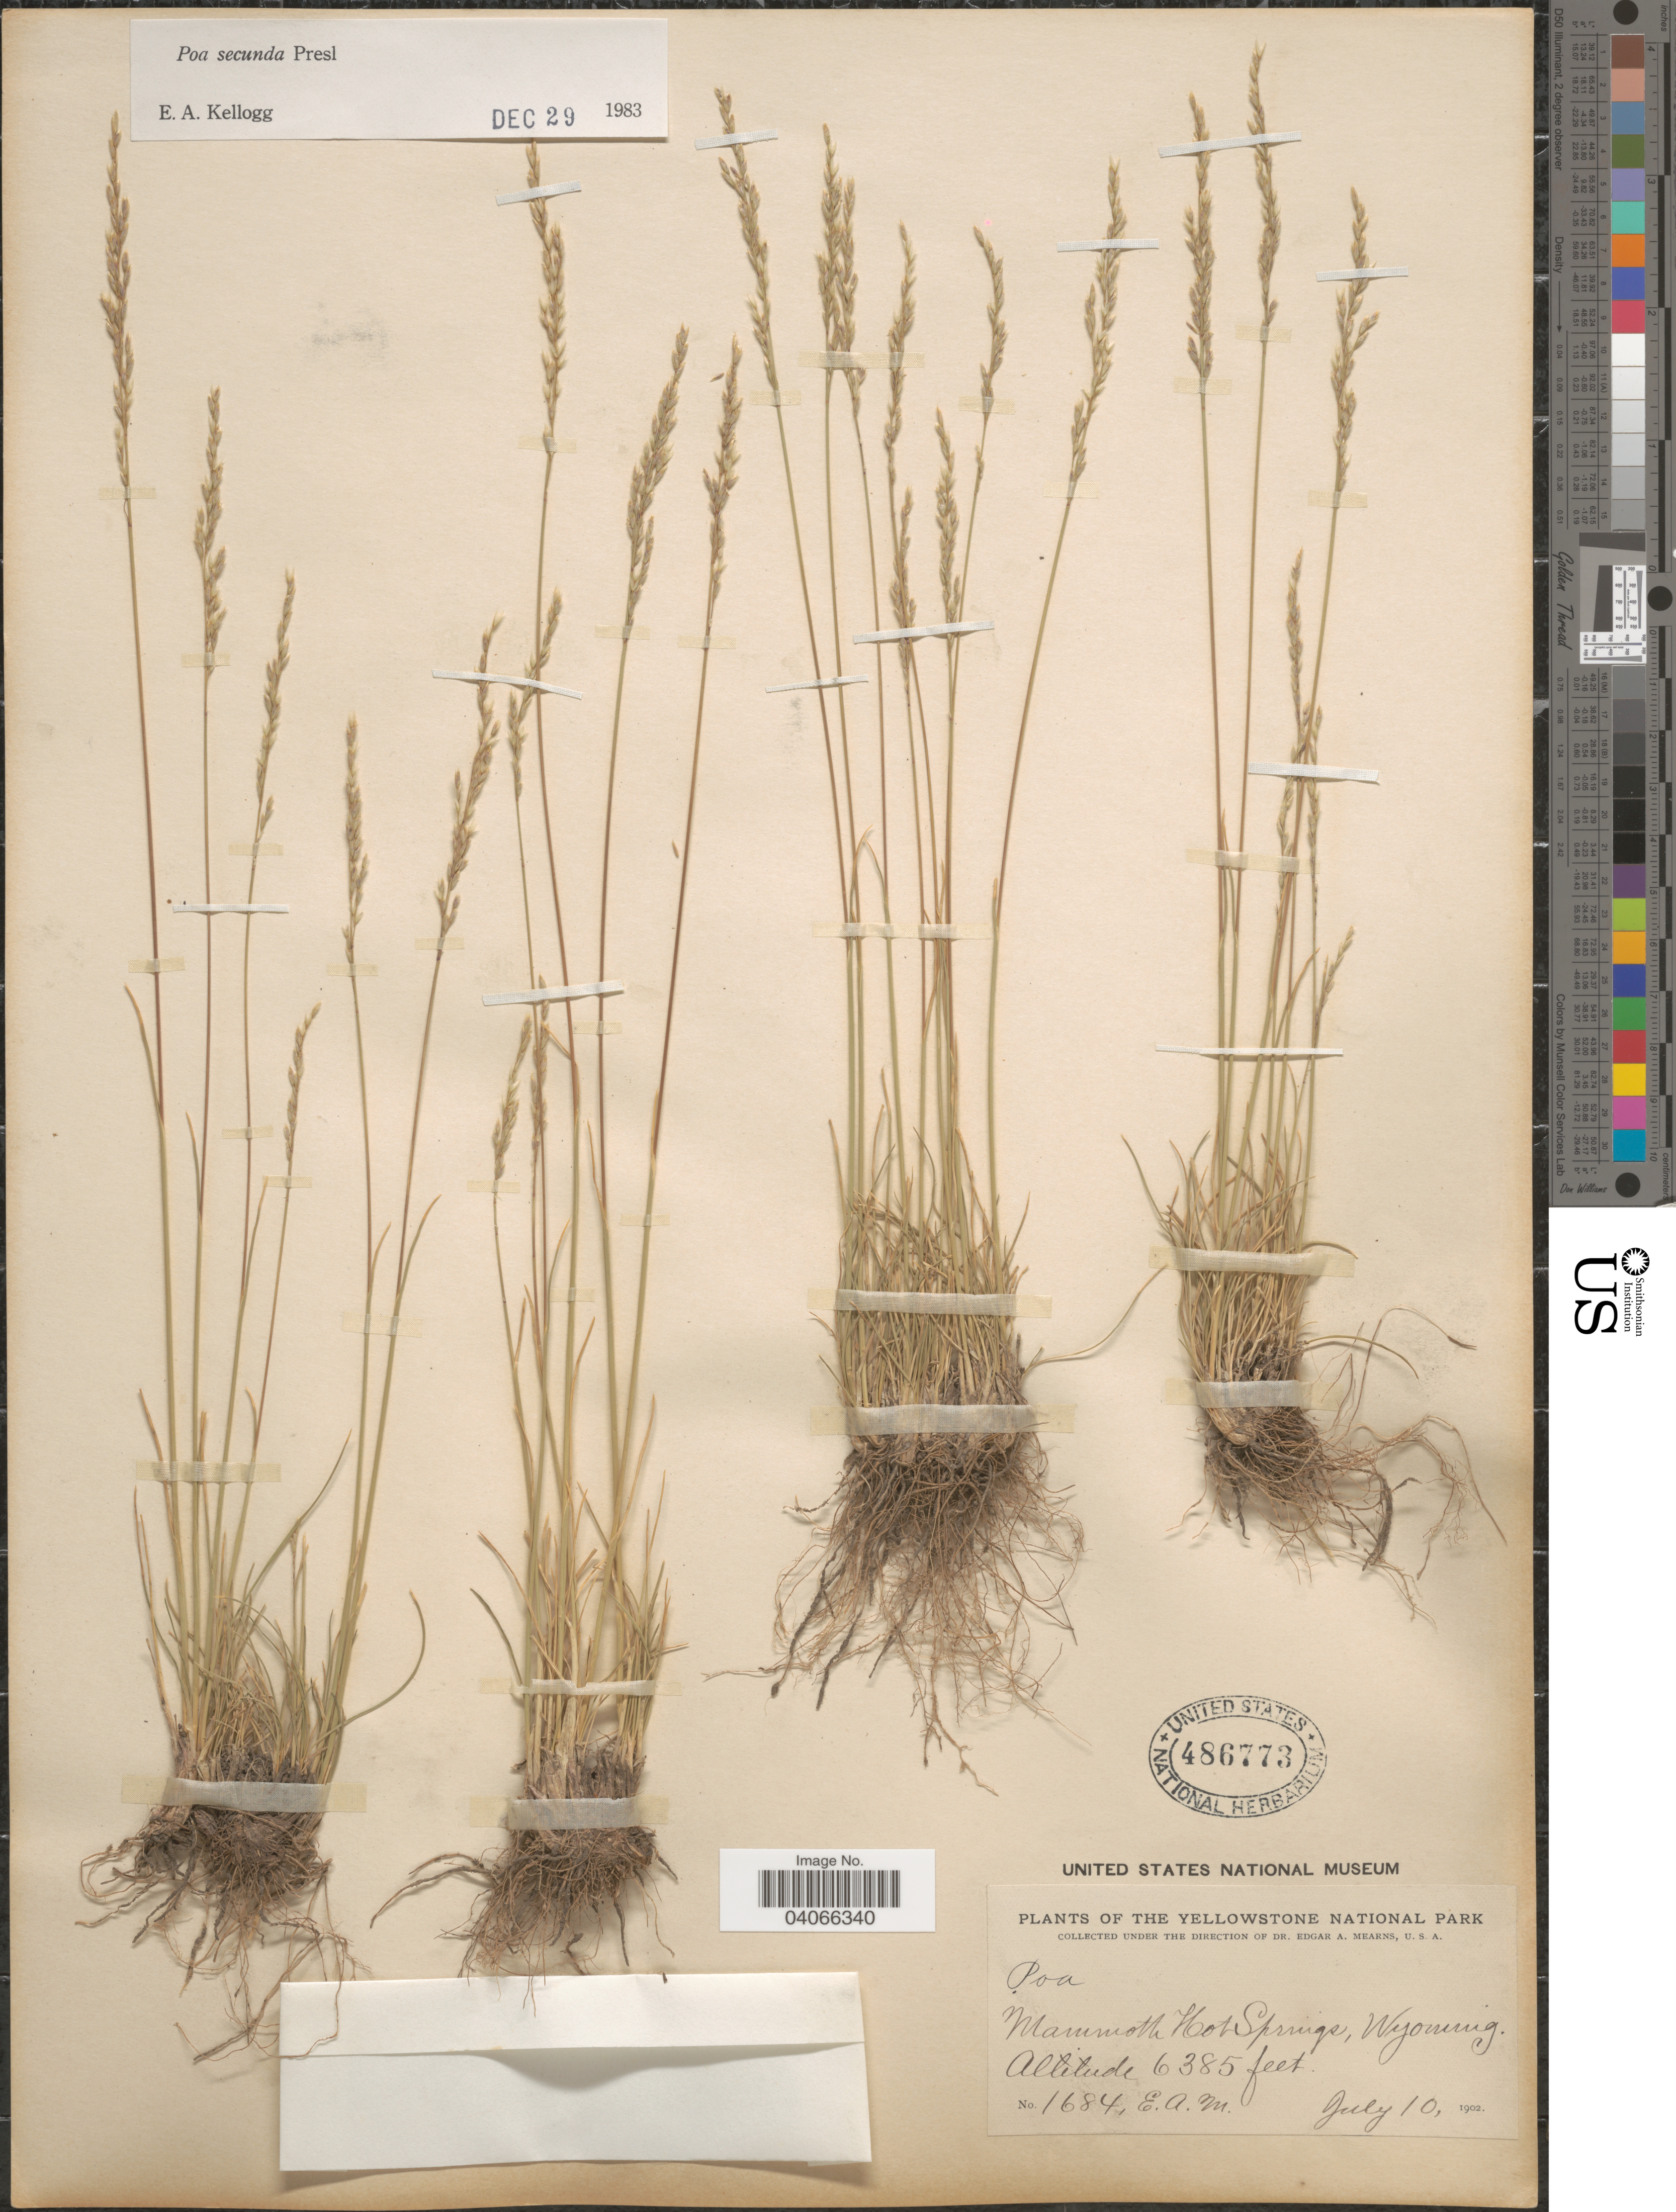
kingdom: Plantae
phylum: Tracheophyta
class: Liliopsida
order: Poales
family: Poaceae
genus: Poa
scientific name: Poa secunda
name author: J. Presl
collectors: E. A. Mearns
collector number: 1684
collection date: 1902-07-10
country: United States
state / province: Wyoming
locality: Yellowstone National Park. Mammoth Hot Springs.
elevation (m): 1946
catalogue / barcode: US 486773